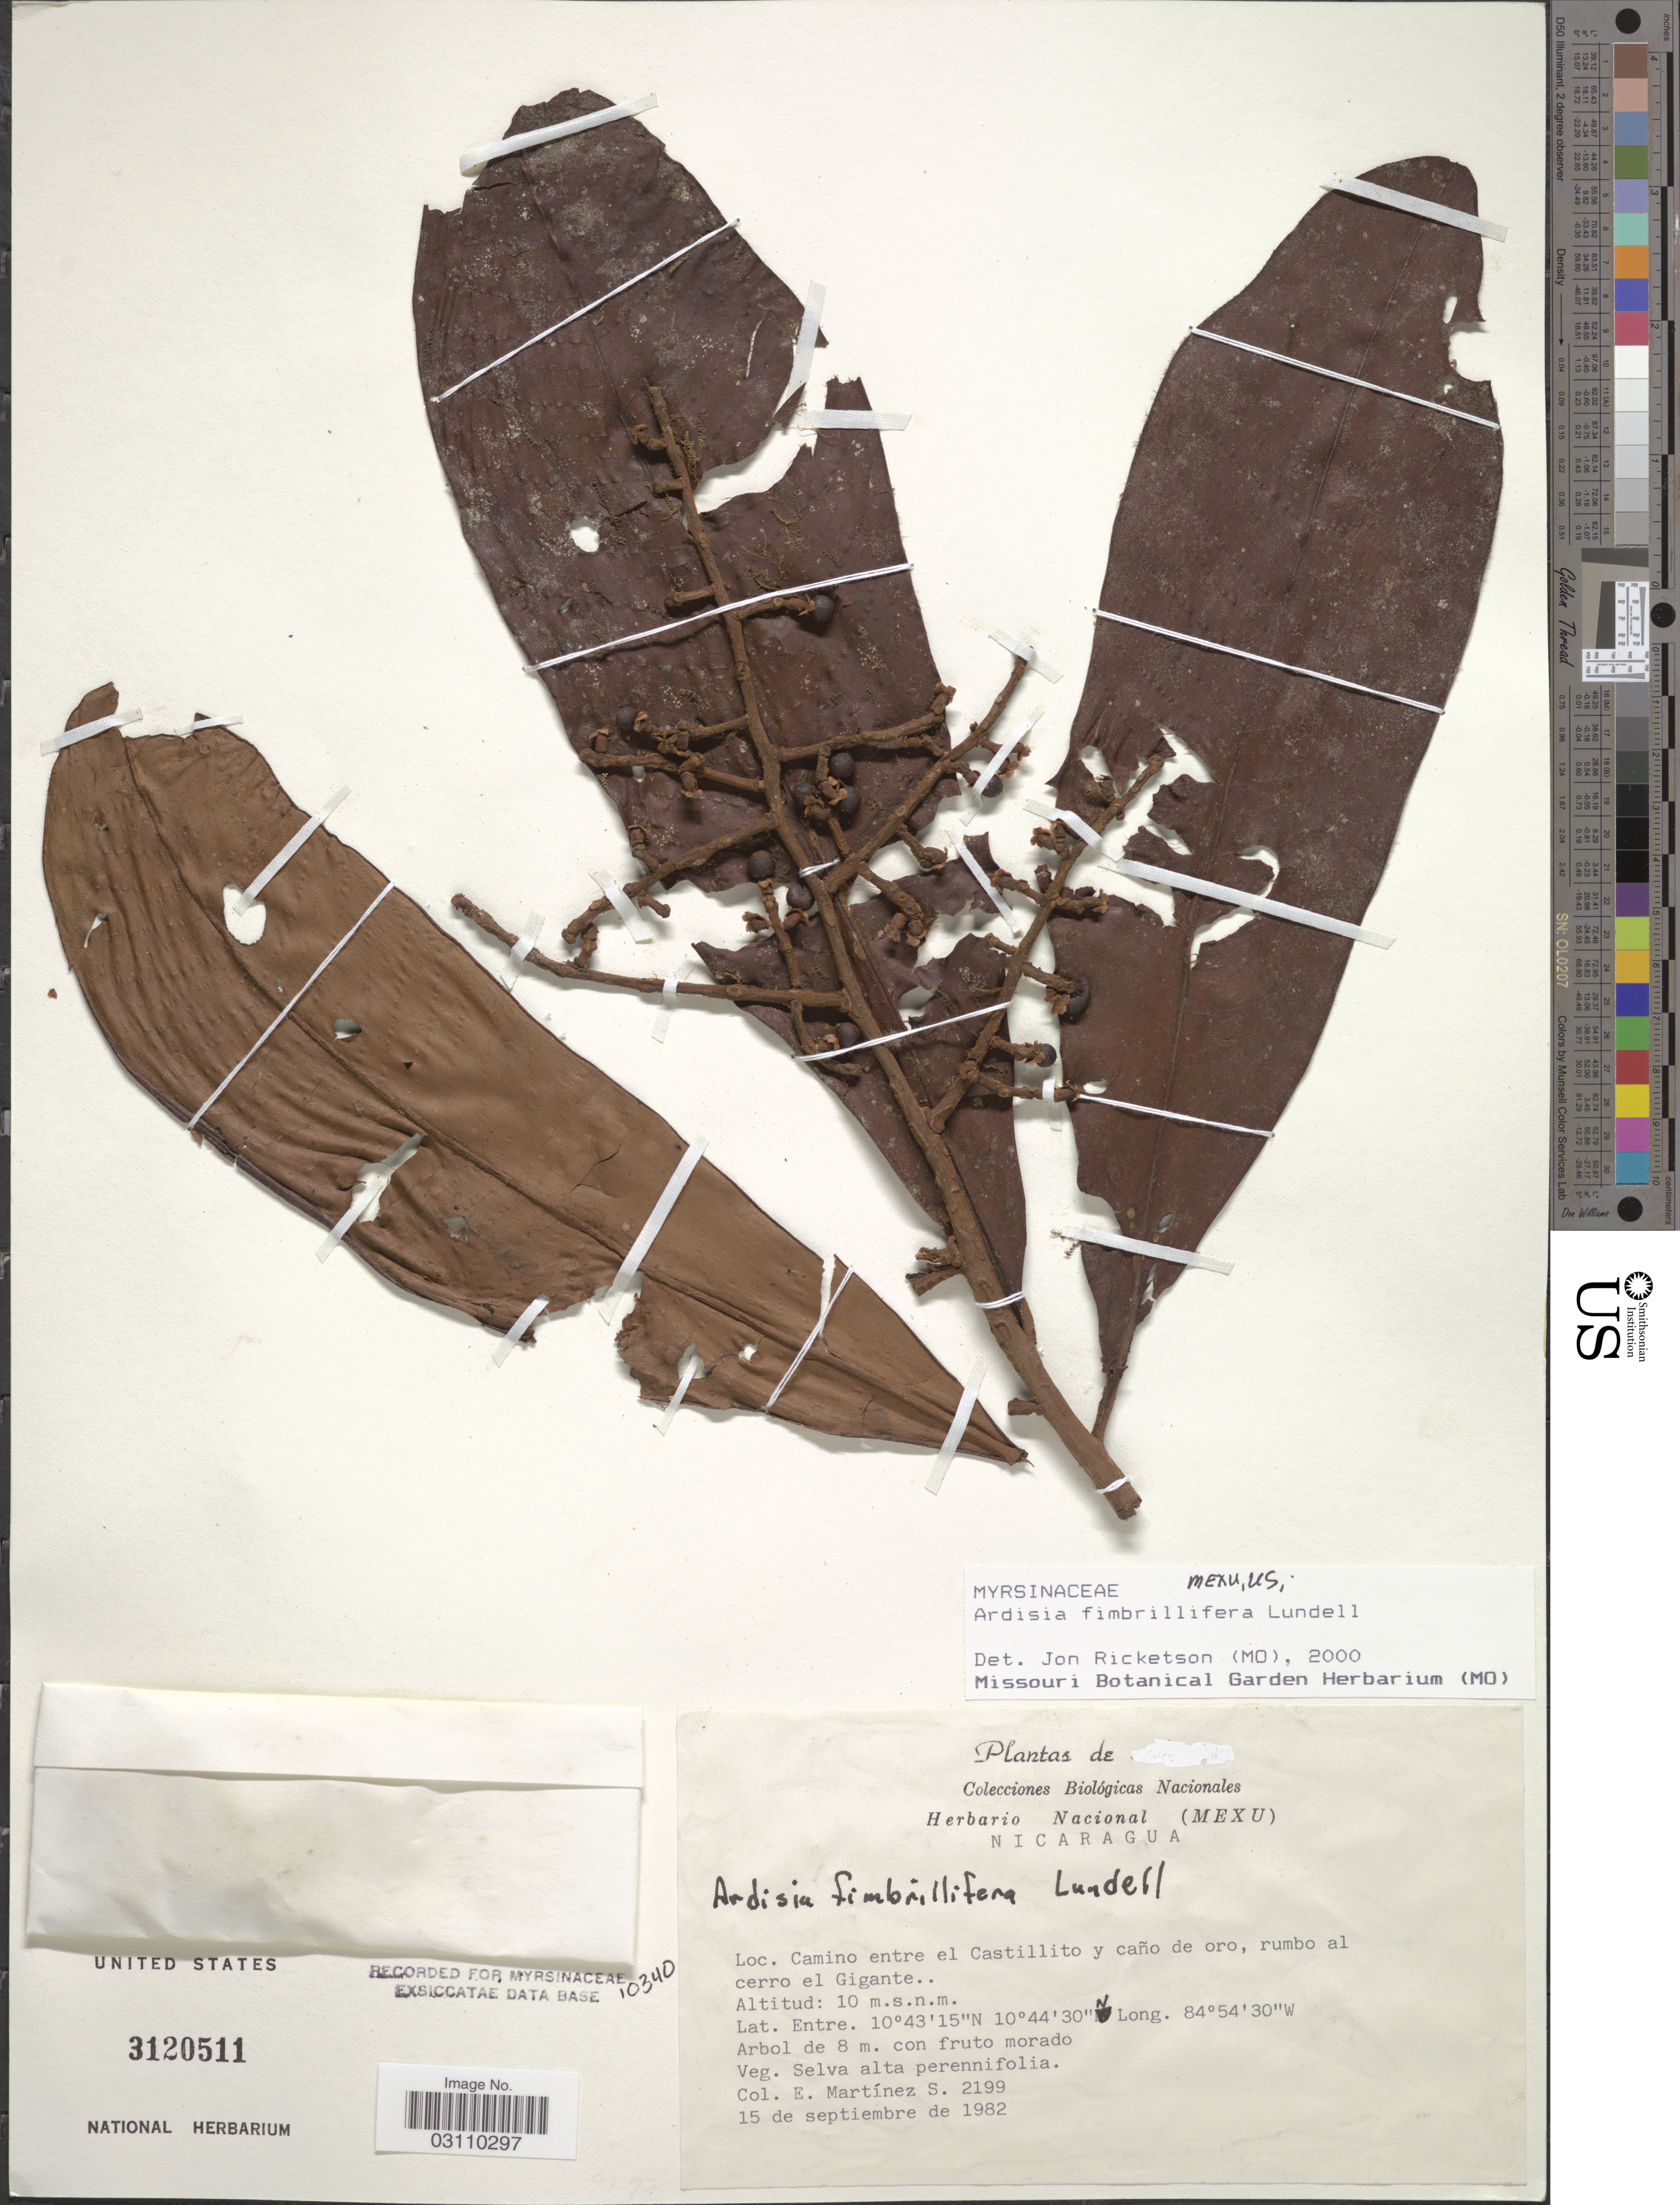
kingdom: Plantae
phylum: Tracheophyta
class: Magnoliopsida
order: Ericales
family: Primulaceae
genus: Ardisia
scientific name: Ardisia fimbrillifera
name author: Lundell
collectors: E. M. Martínez S.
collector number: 2199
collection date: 1982-09-15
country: Nicaragua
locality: Camino entre el Castillo y caño de oro, rumbo al cerro el Gigante.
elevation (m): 10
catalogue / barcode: US 3120511